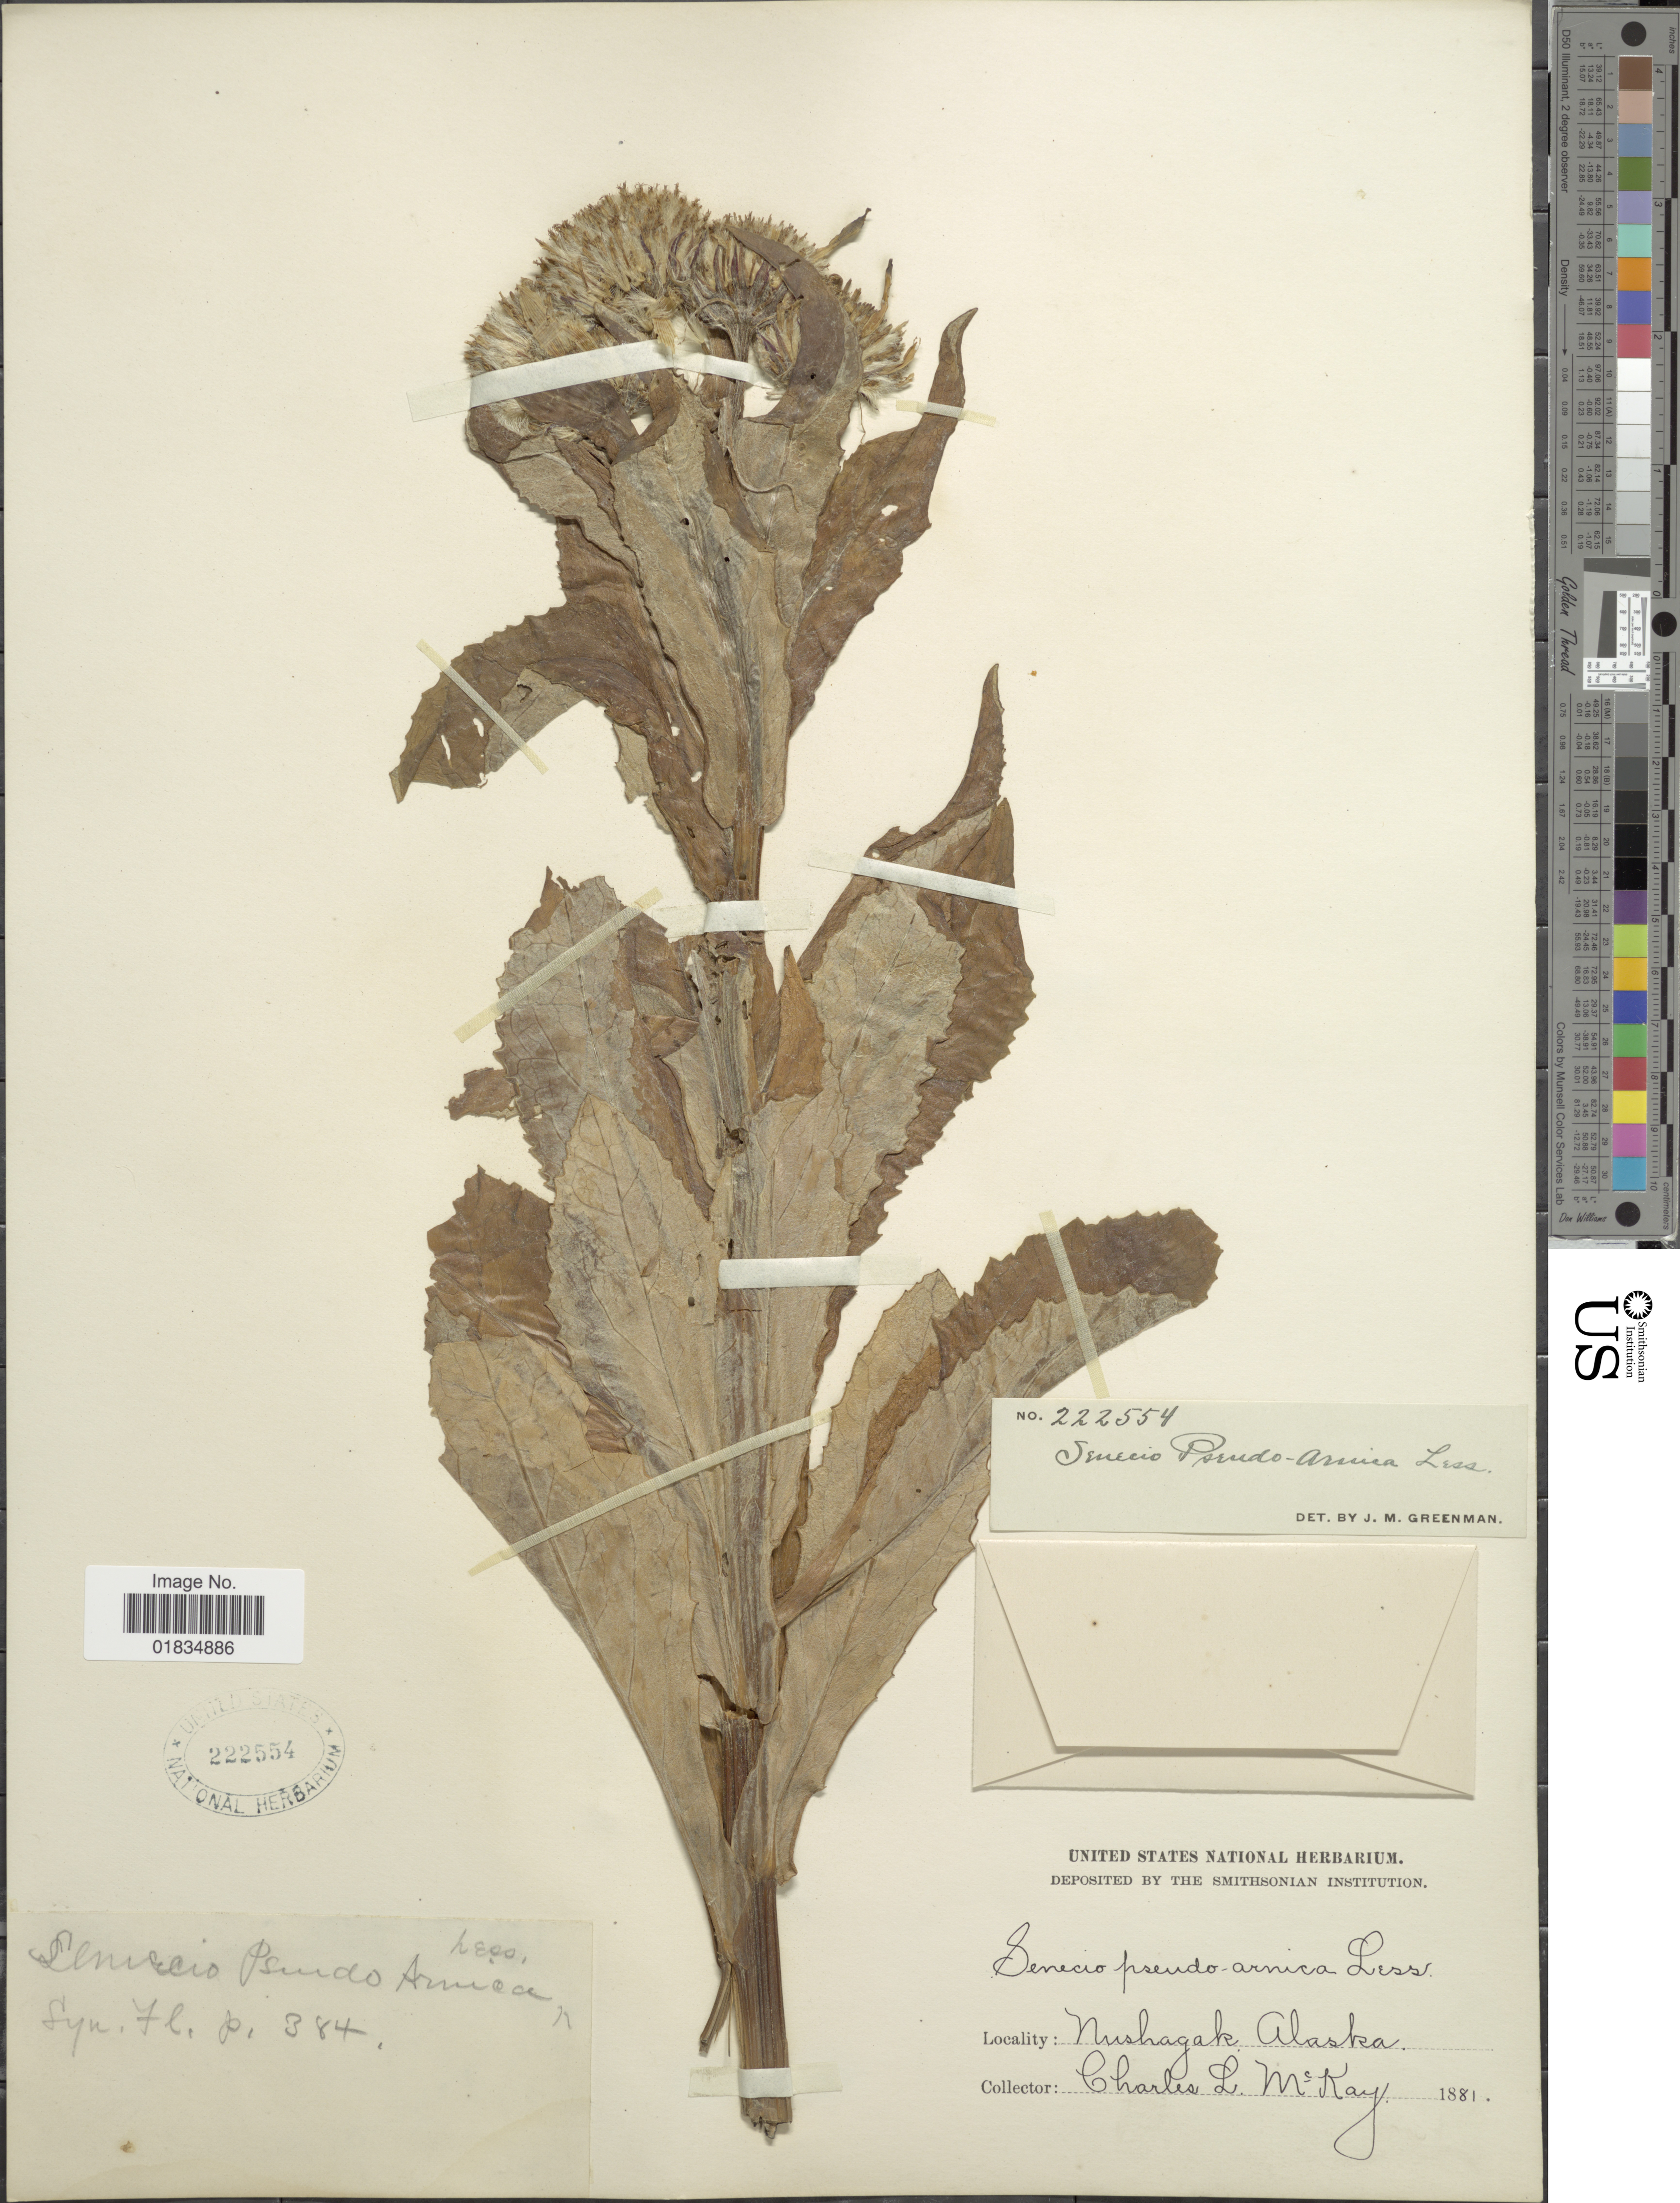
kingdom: Plantae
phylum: Tracheophyta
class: Magnoliopsida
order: Asterales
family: Asteraceae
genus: Senecio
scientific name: Senecio pseudoarnica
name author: Less.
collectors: C. McKay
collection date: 1881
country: United States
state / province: Alaska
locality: Nushagak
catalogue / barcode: US 222554